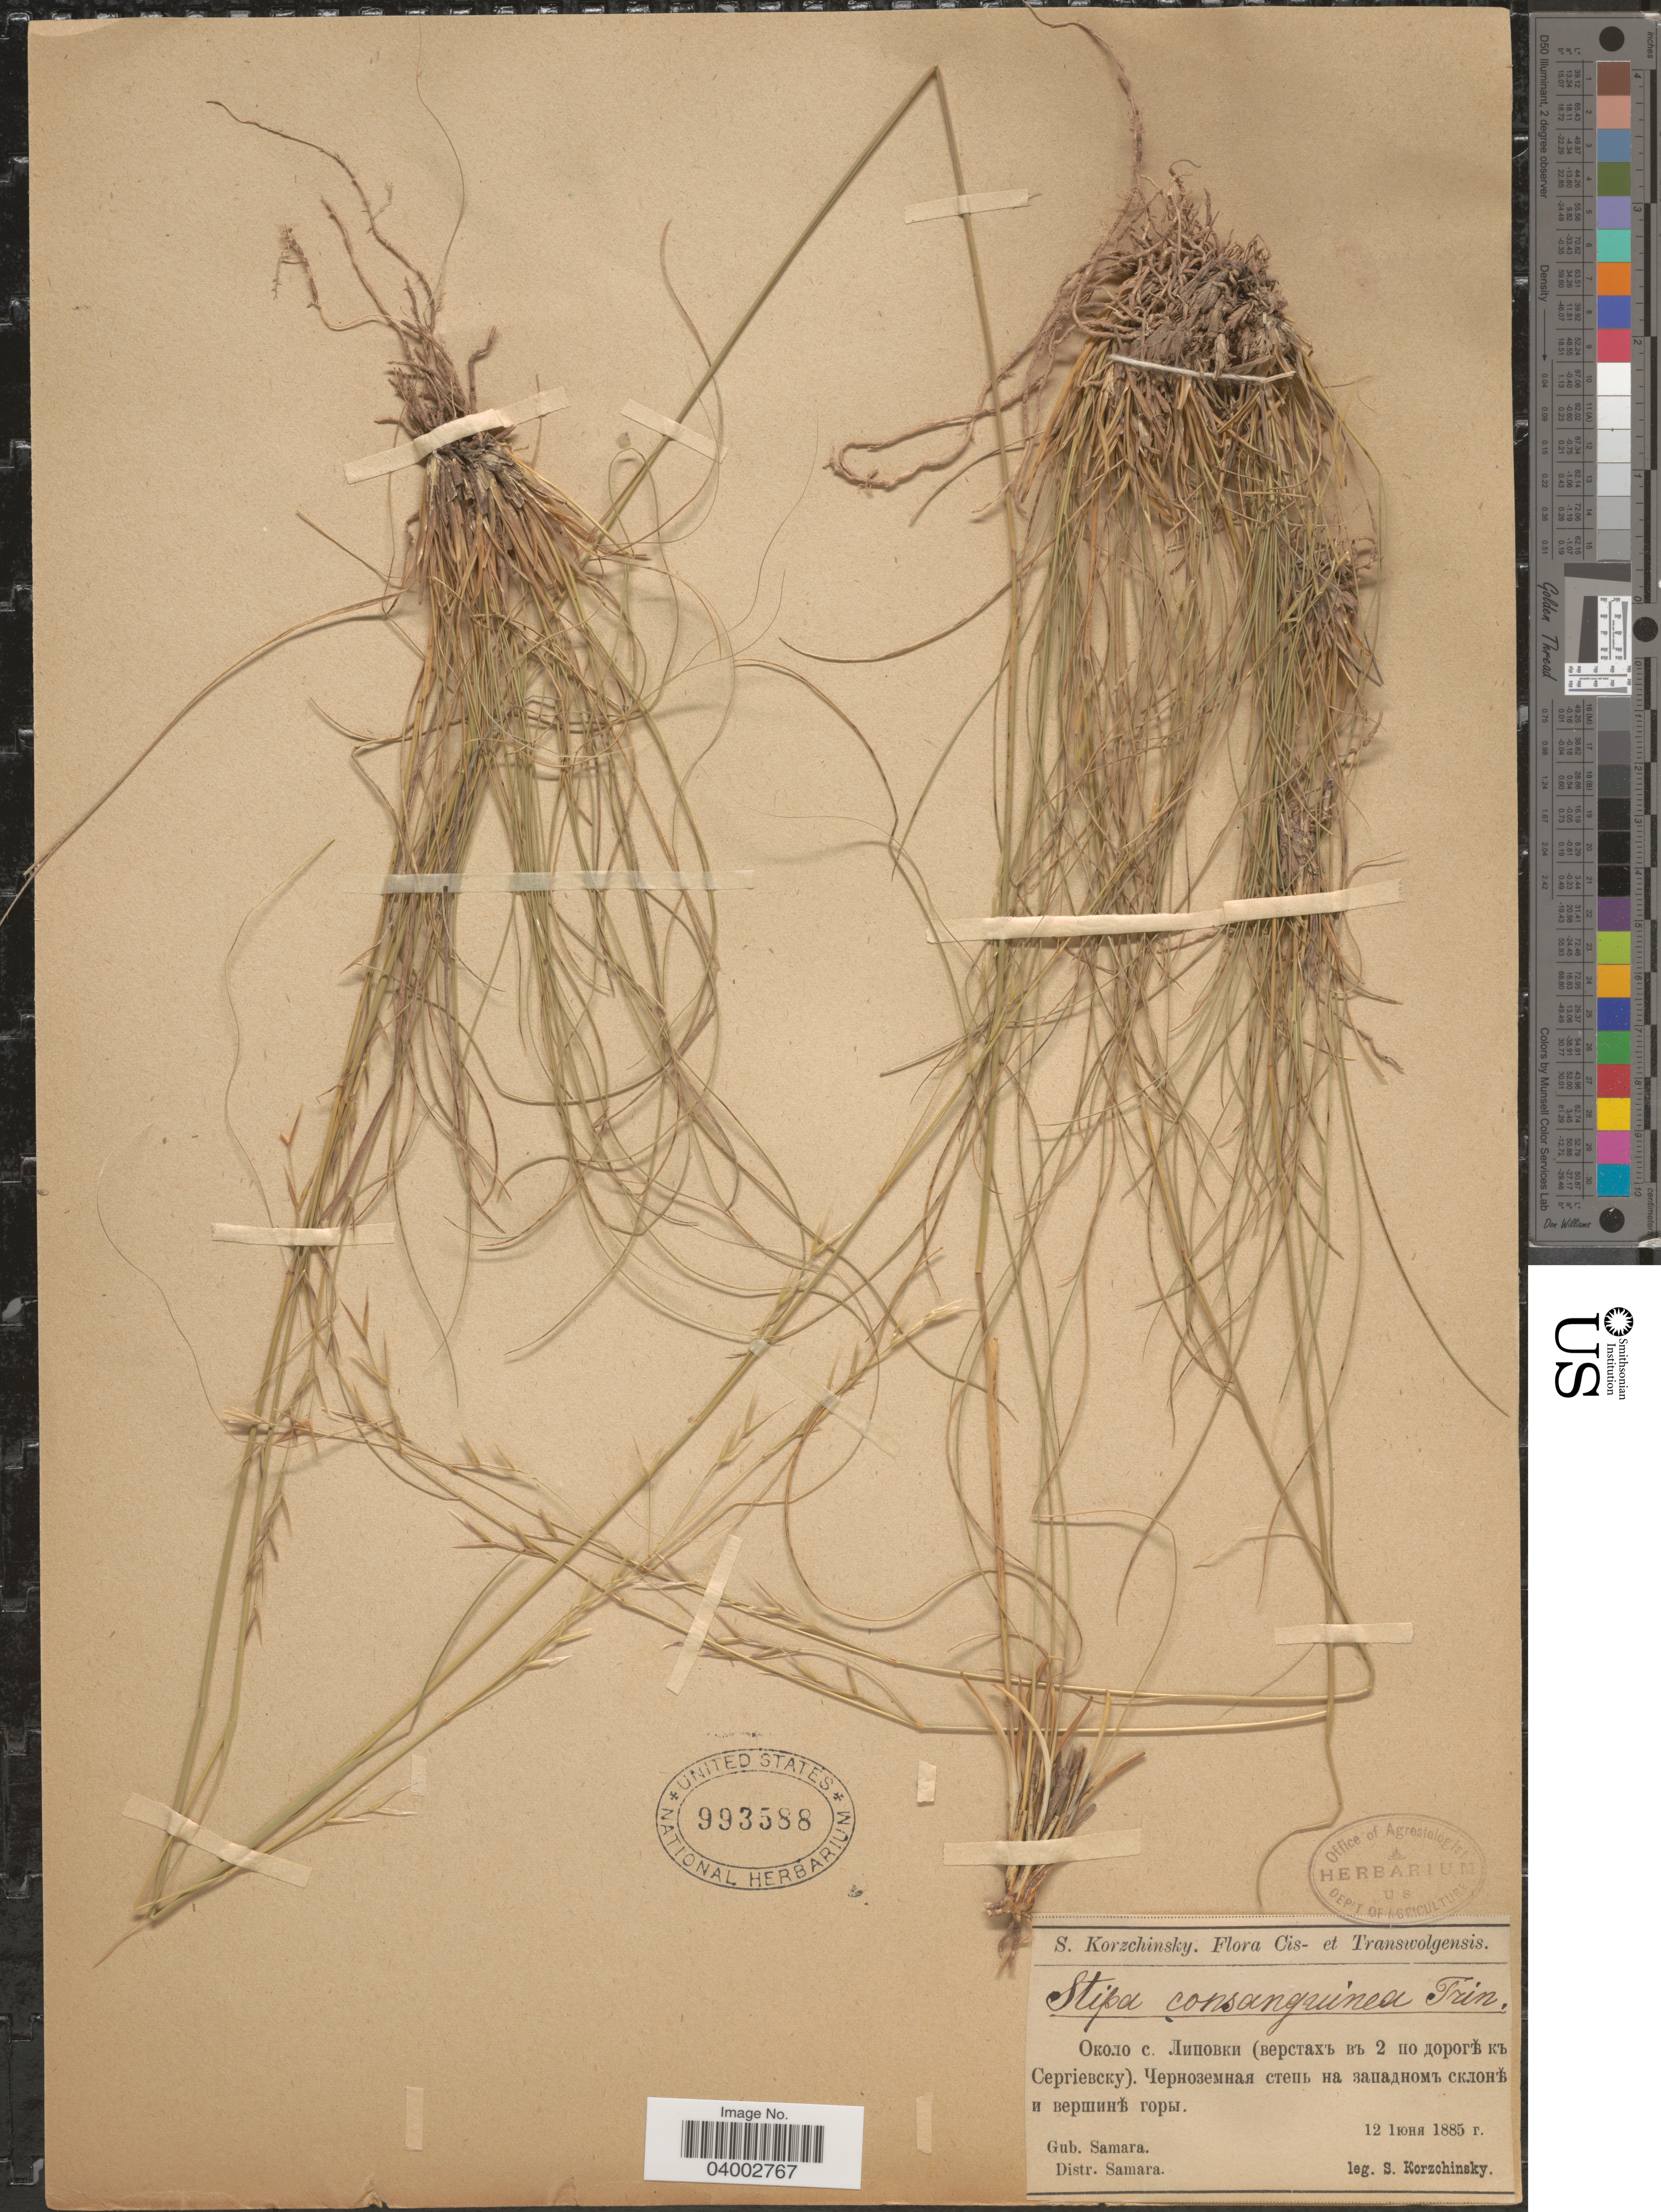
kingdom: Plantae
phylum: Tracheophyta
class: Liliopsida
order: Poales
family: Poaceae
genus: Stipa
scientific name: Stipa consanguinea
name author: Trin. & Rupr.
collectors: S. Korzchinsky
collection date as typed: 12 X 1885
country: Russian Federation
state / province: Samara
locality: Cis- et Transwolgensis. X. Gub. Samara. Distr. Samara.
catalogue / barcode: US 993588